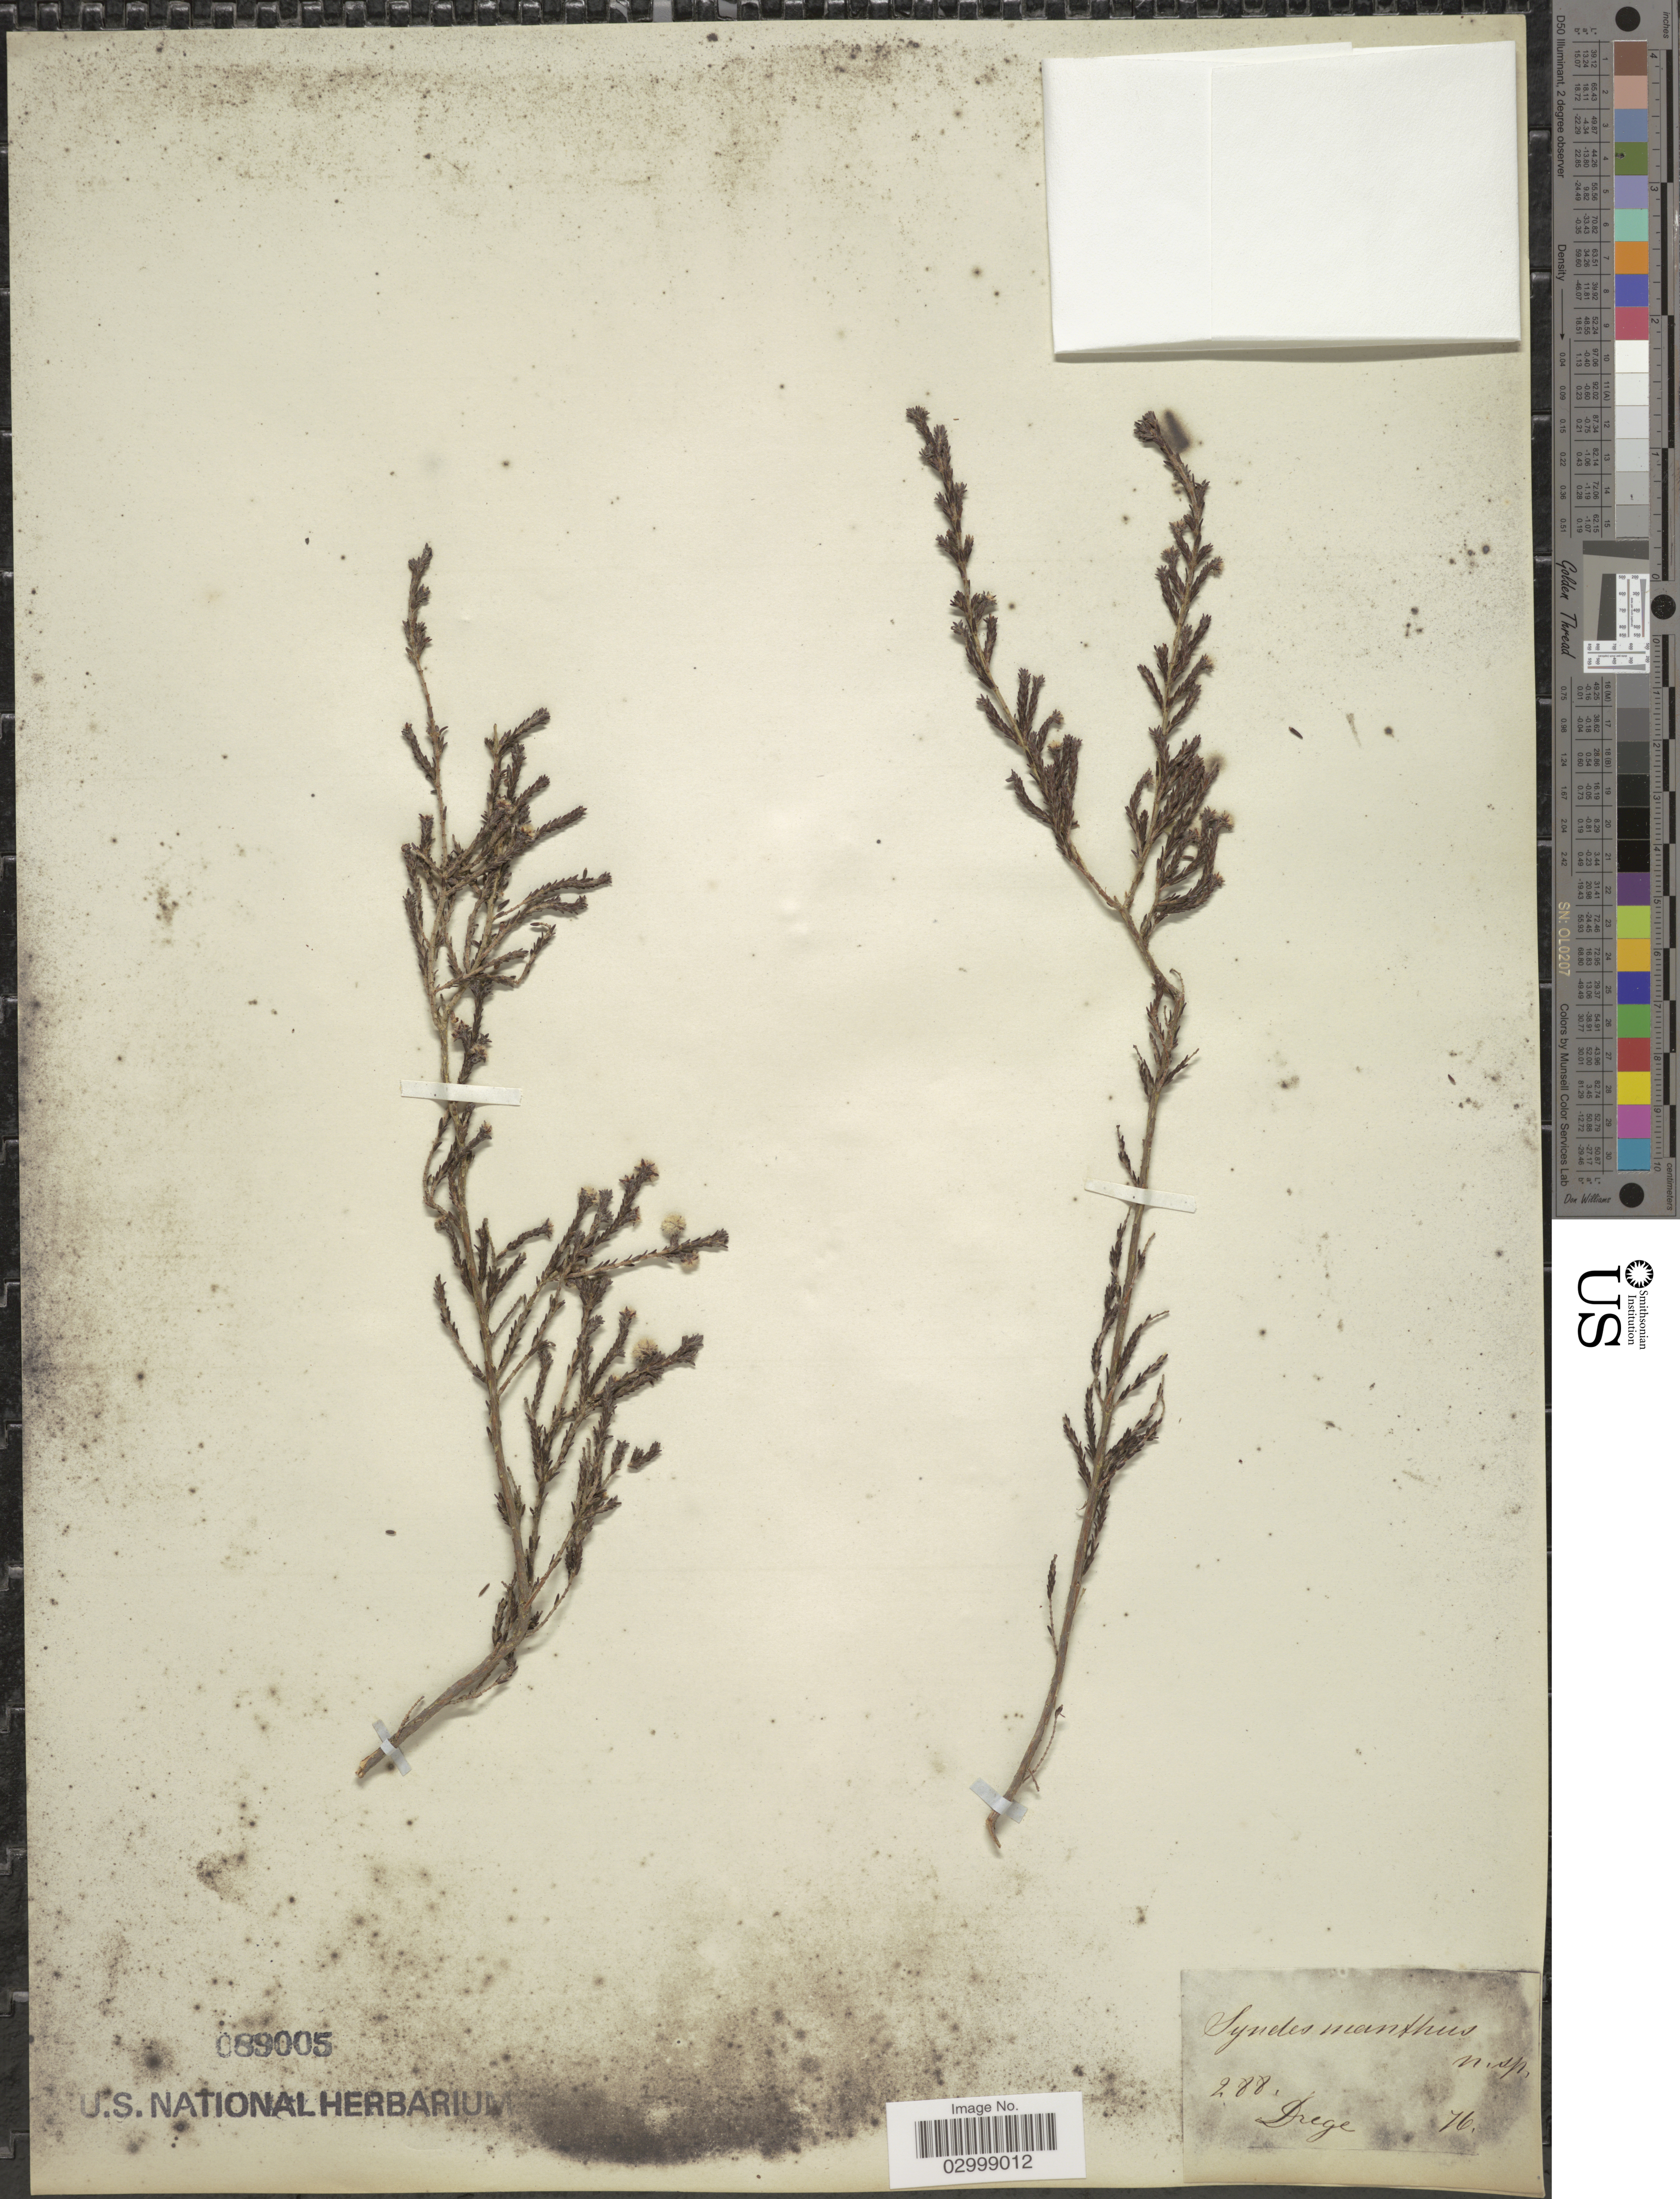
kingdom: Plantae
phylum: Tracheophyta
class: Magnoliopsida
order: Ericales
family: Ericaceae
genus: Erica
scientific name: Erica sp.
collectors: Drege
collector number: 288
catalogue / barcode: US 89005